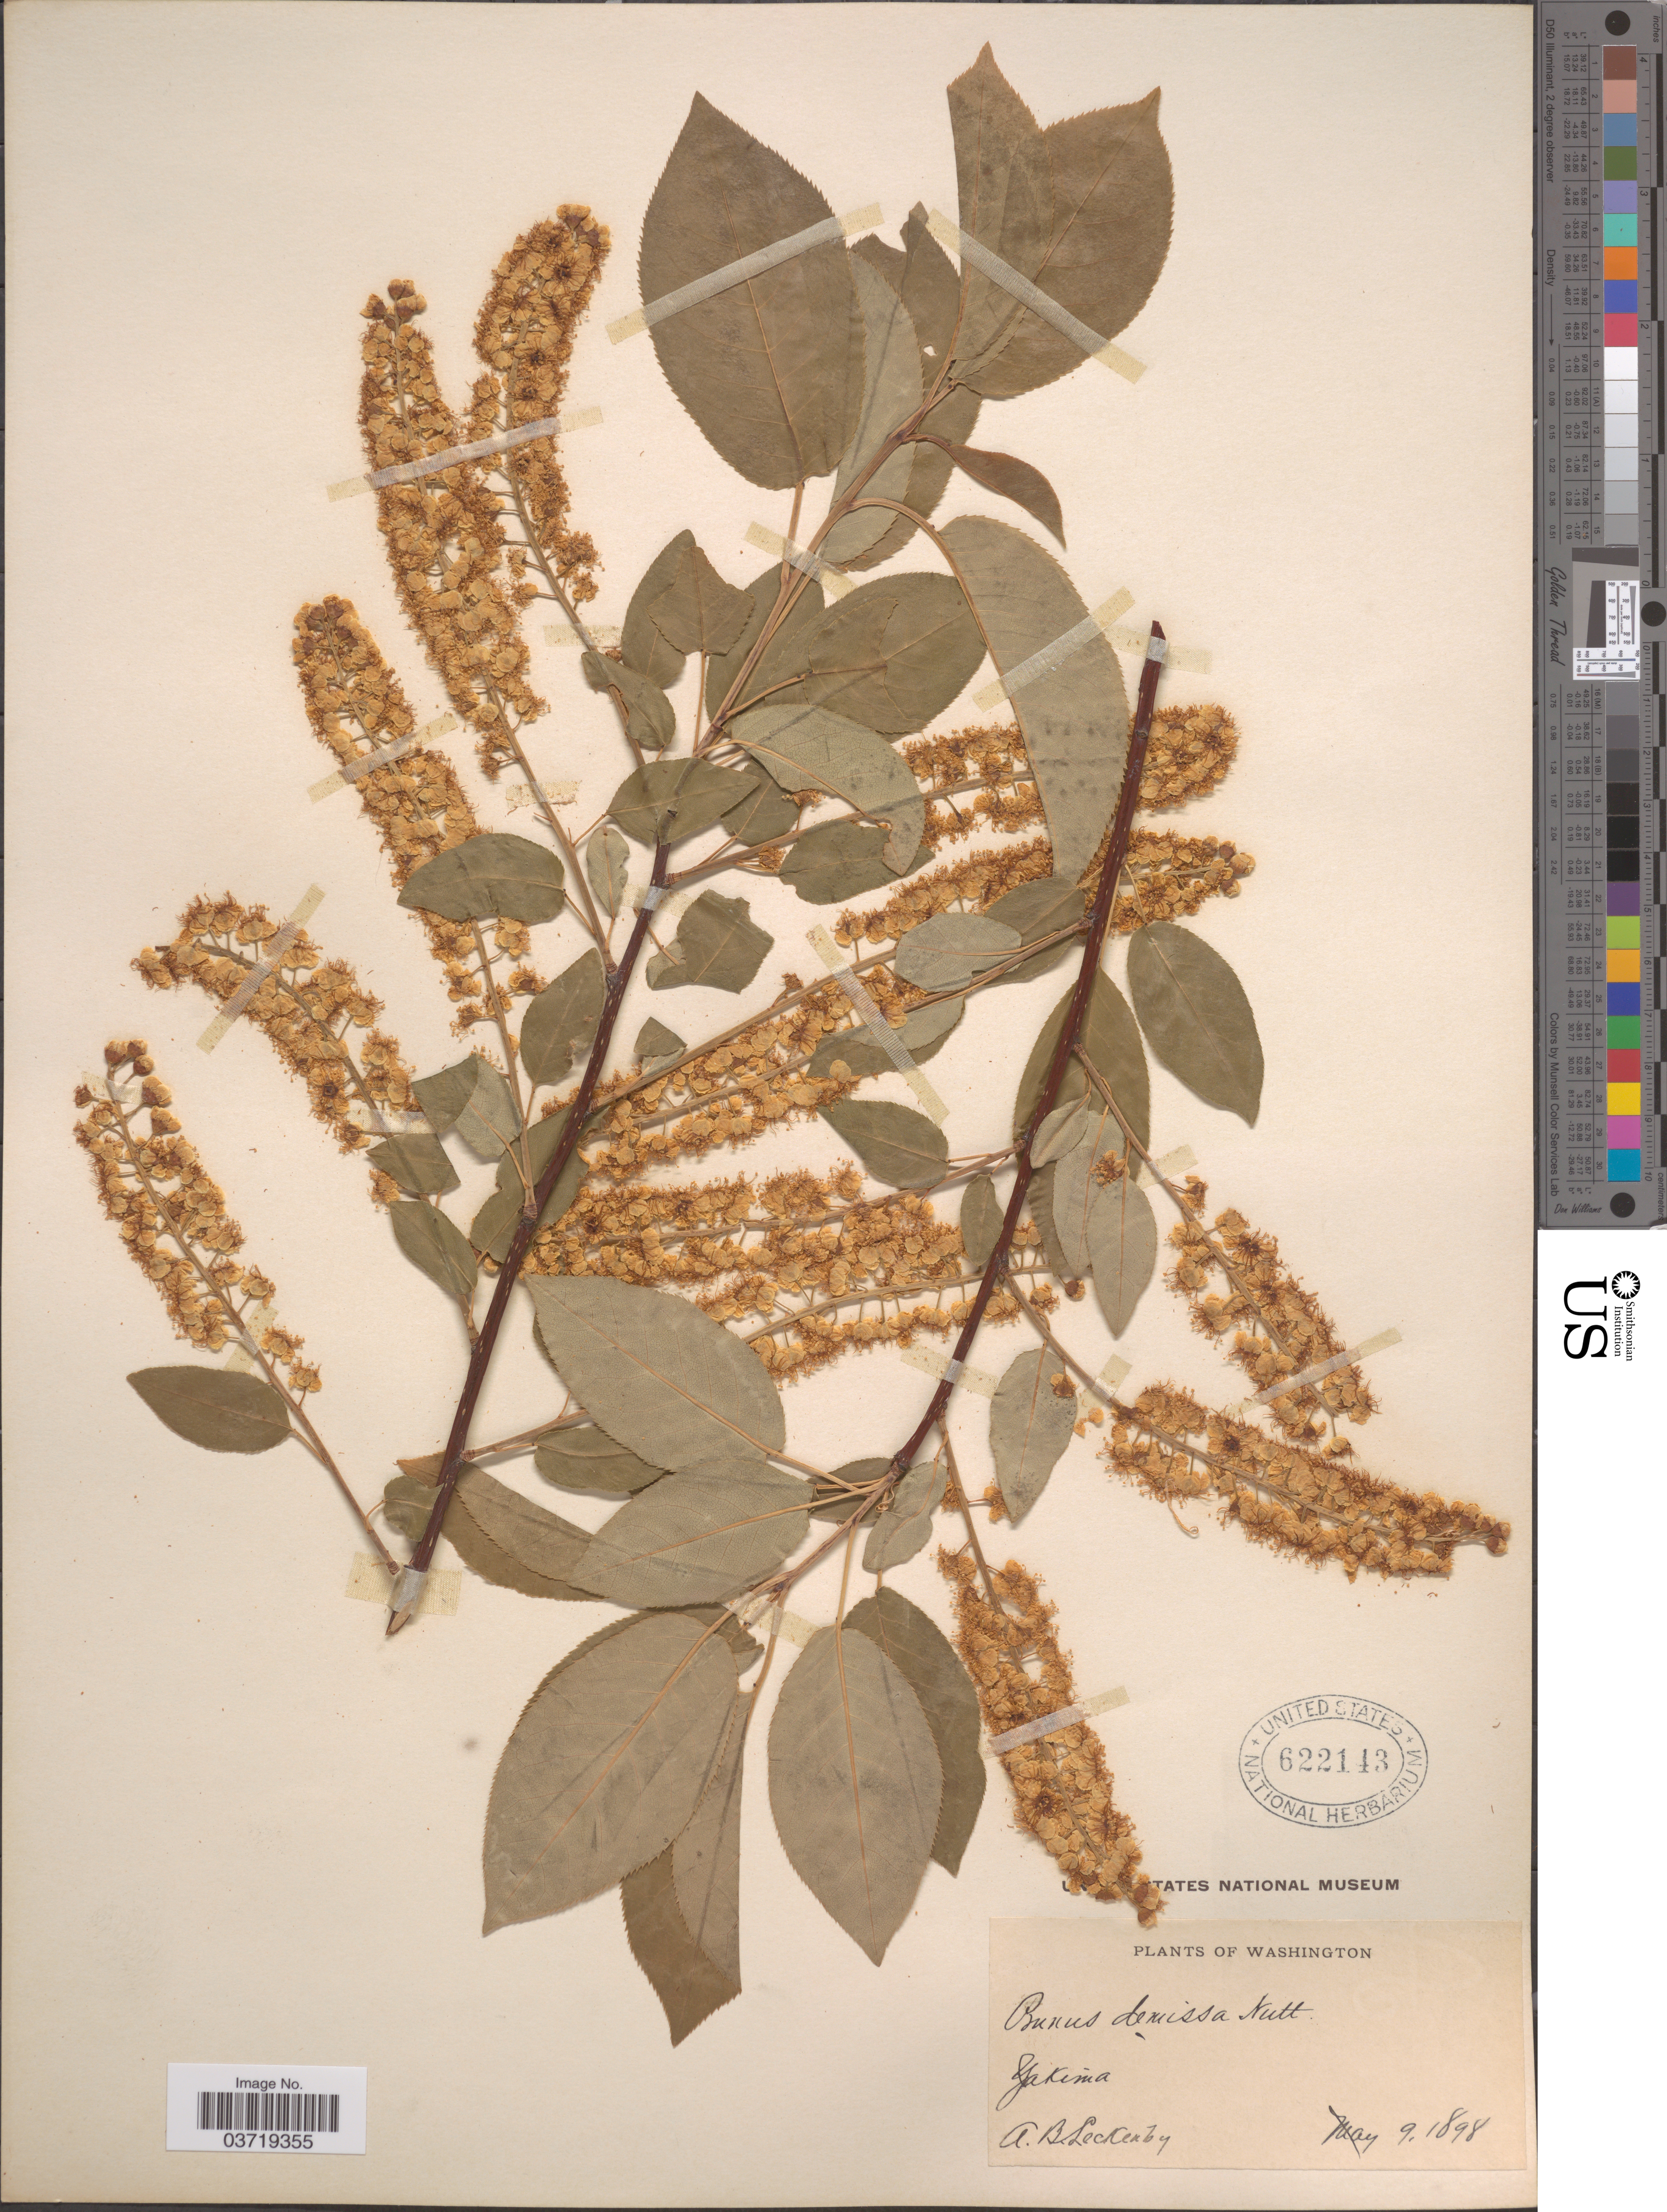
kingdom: Plantae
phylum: Tracheophyta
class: Magnoliopsida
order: Rosales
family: Rosaceae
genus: Prunus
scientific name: Prunus virginiana var. demissa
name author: (Nutt.) Torr.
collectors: A. Leckenby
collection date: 1898-05-09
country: United States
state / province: Washington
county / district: Yakima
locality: Yakima.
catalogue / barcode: US 622143